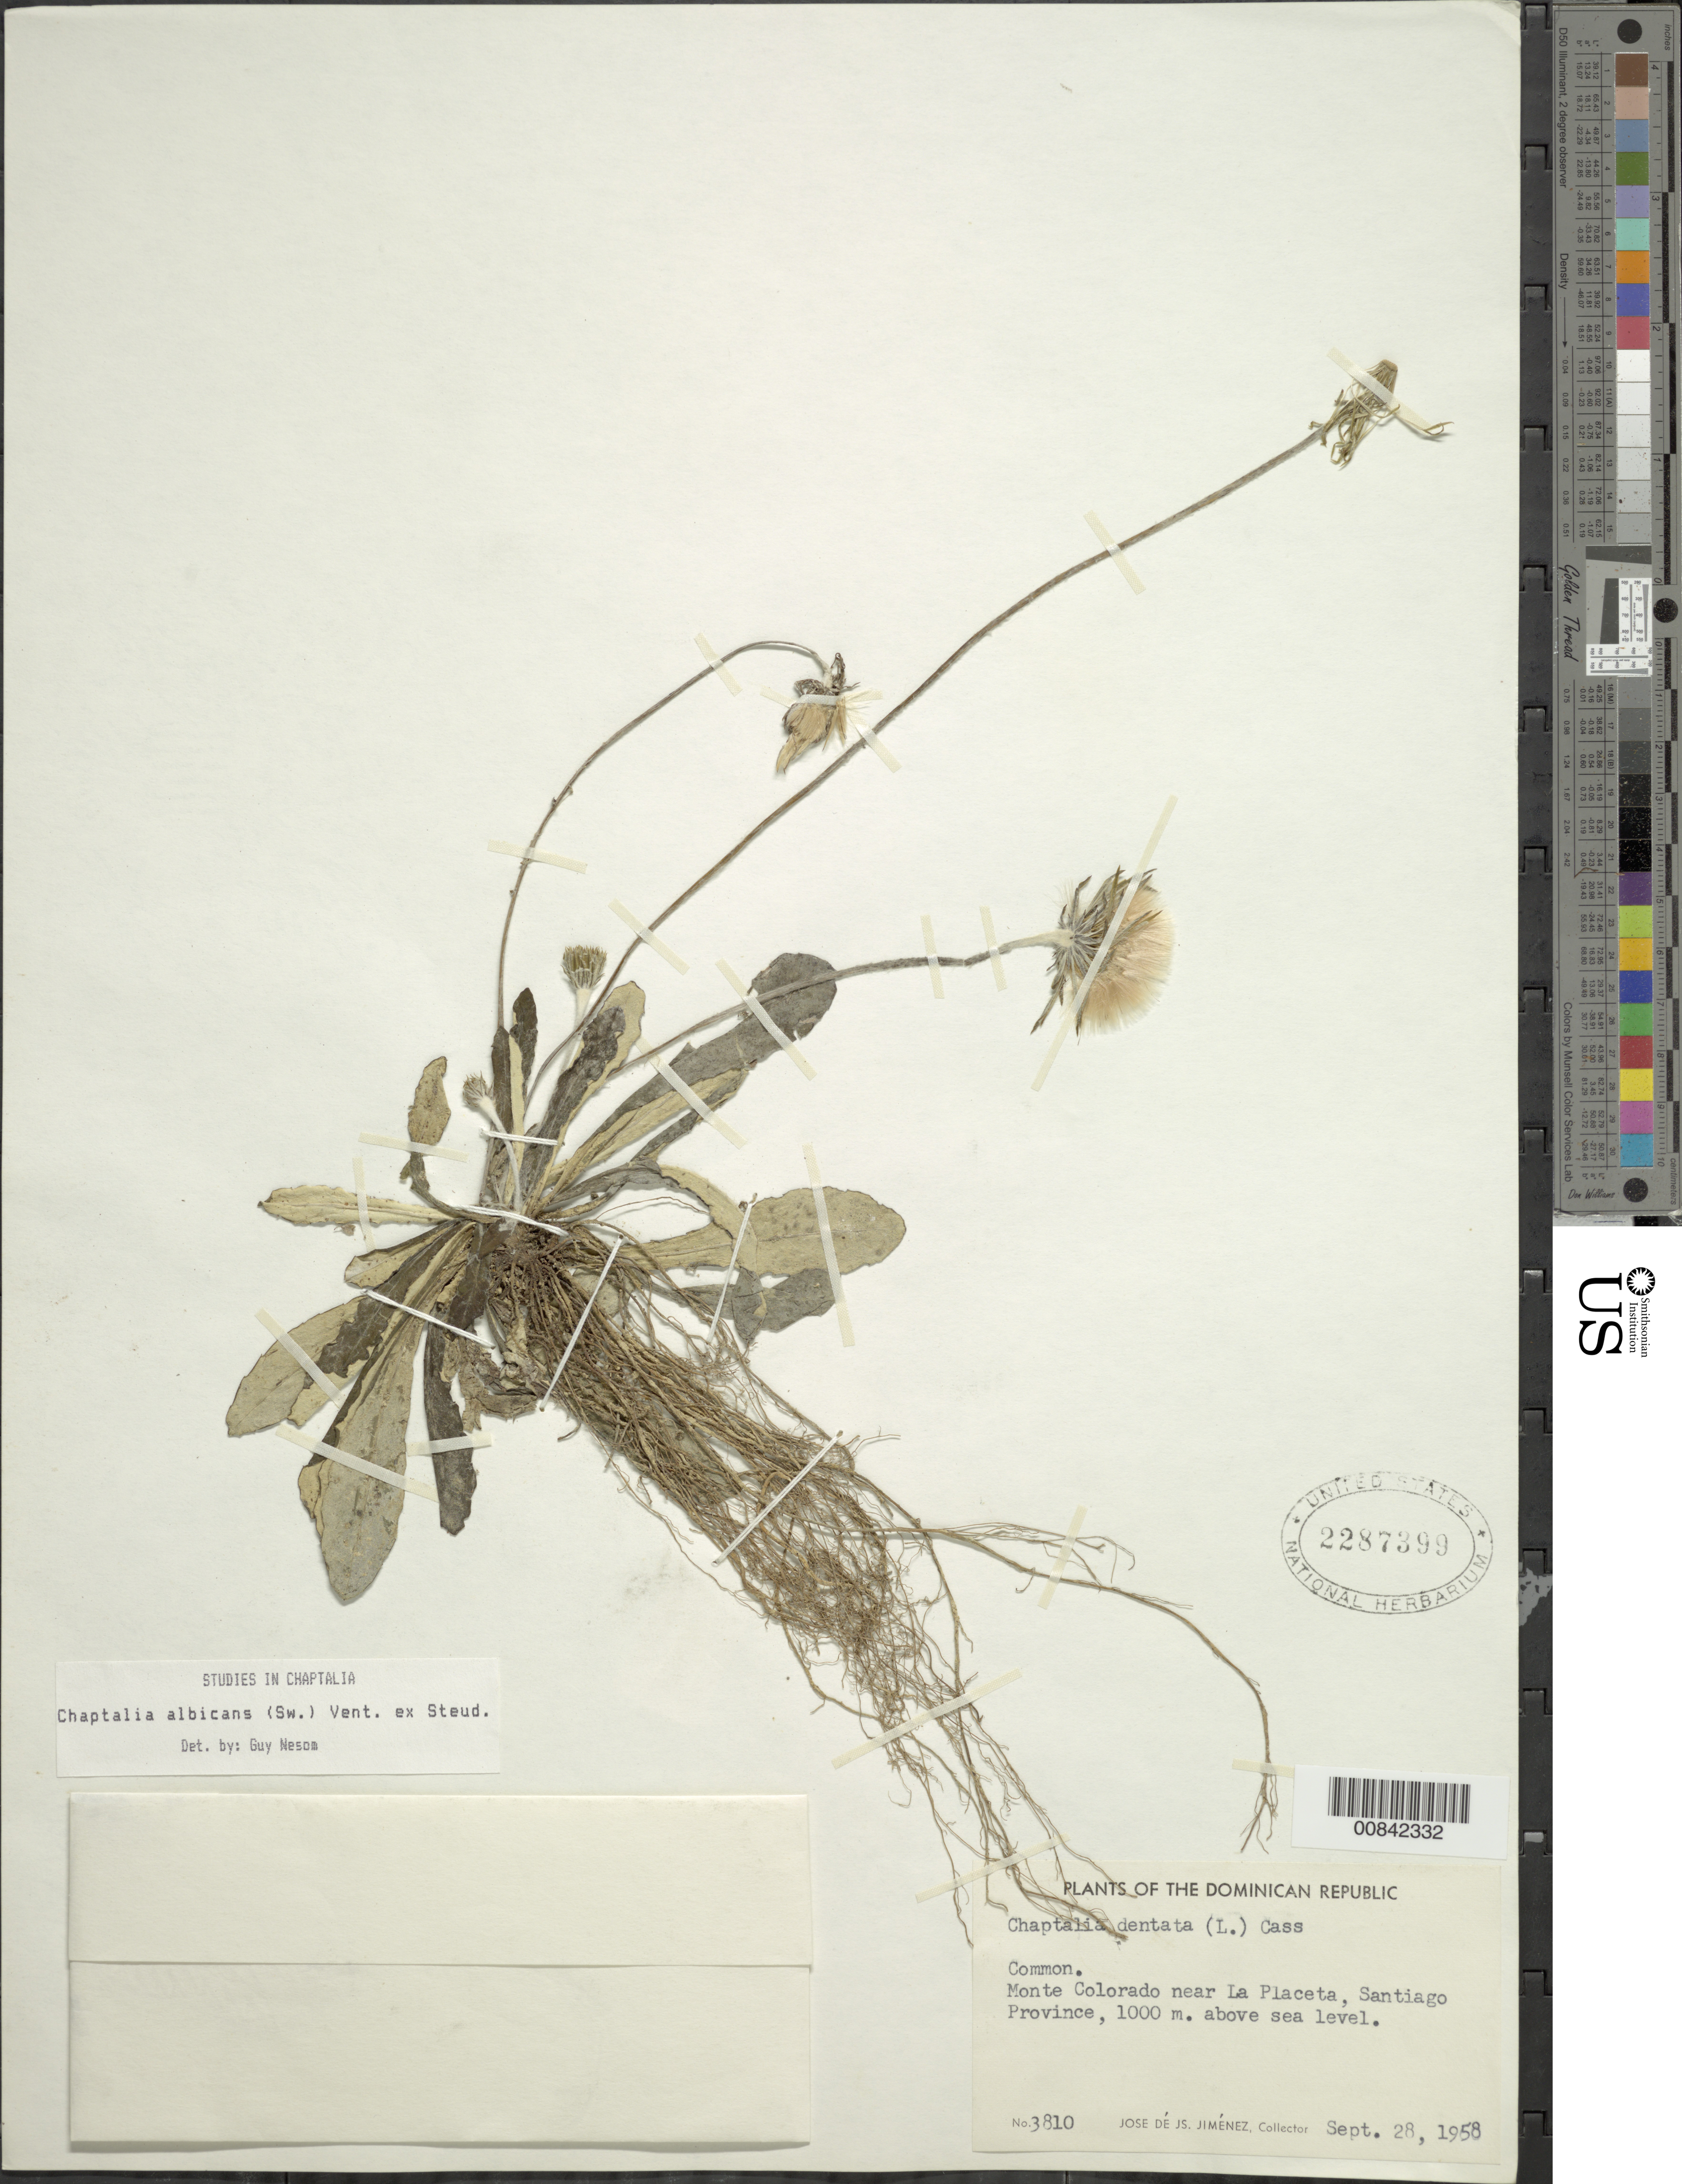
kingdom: Plantae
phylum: Tracheophyta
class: Magnoliopsida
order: Asterales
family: Asteraceae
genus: Chaptalia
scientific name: Chaptalia albicans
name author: (Sw.) Vent. ex B.D. Jacks.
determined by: Nesom, Guy L.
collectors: J. J. Jiménez Almonte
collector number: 3810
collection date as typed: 28 Sep 1958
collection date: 1958-09-28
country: Dominican Republic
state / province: Santiago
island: Hispaniola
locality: Monte Colorado near La Placeta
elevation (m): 1000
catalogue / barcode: US 2287399